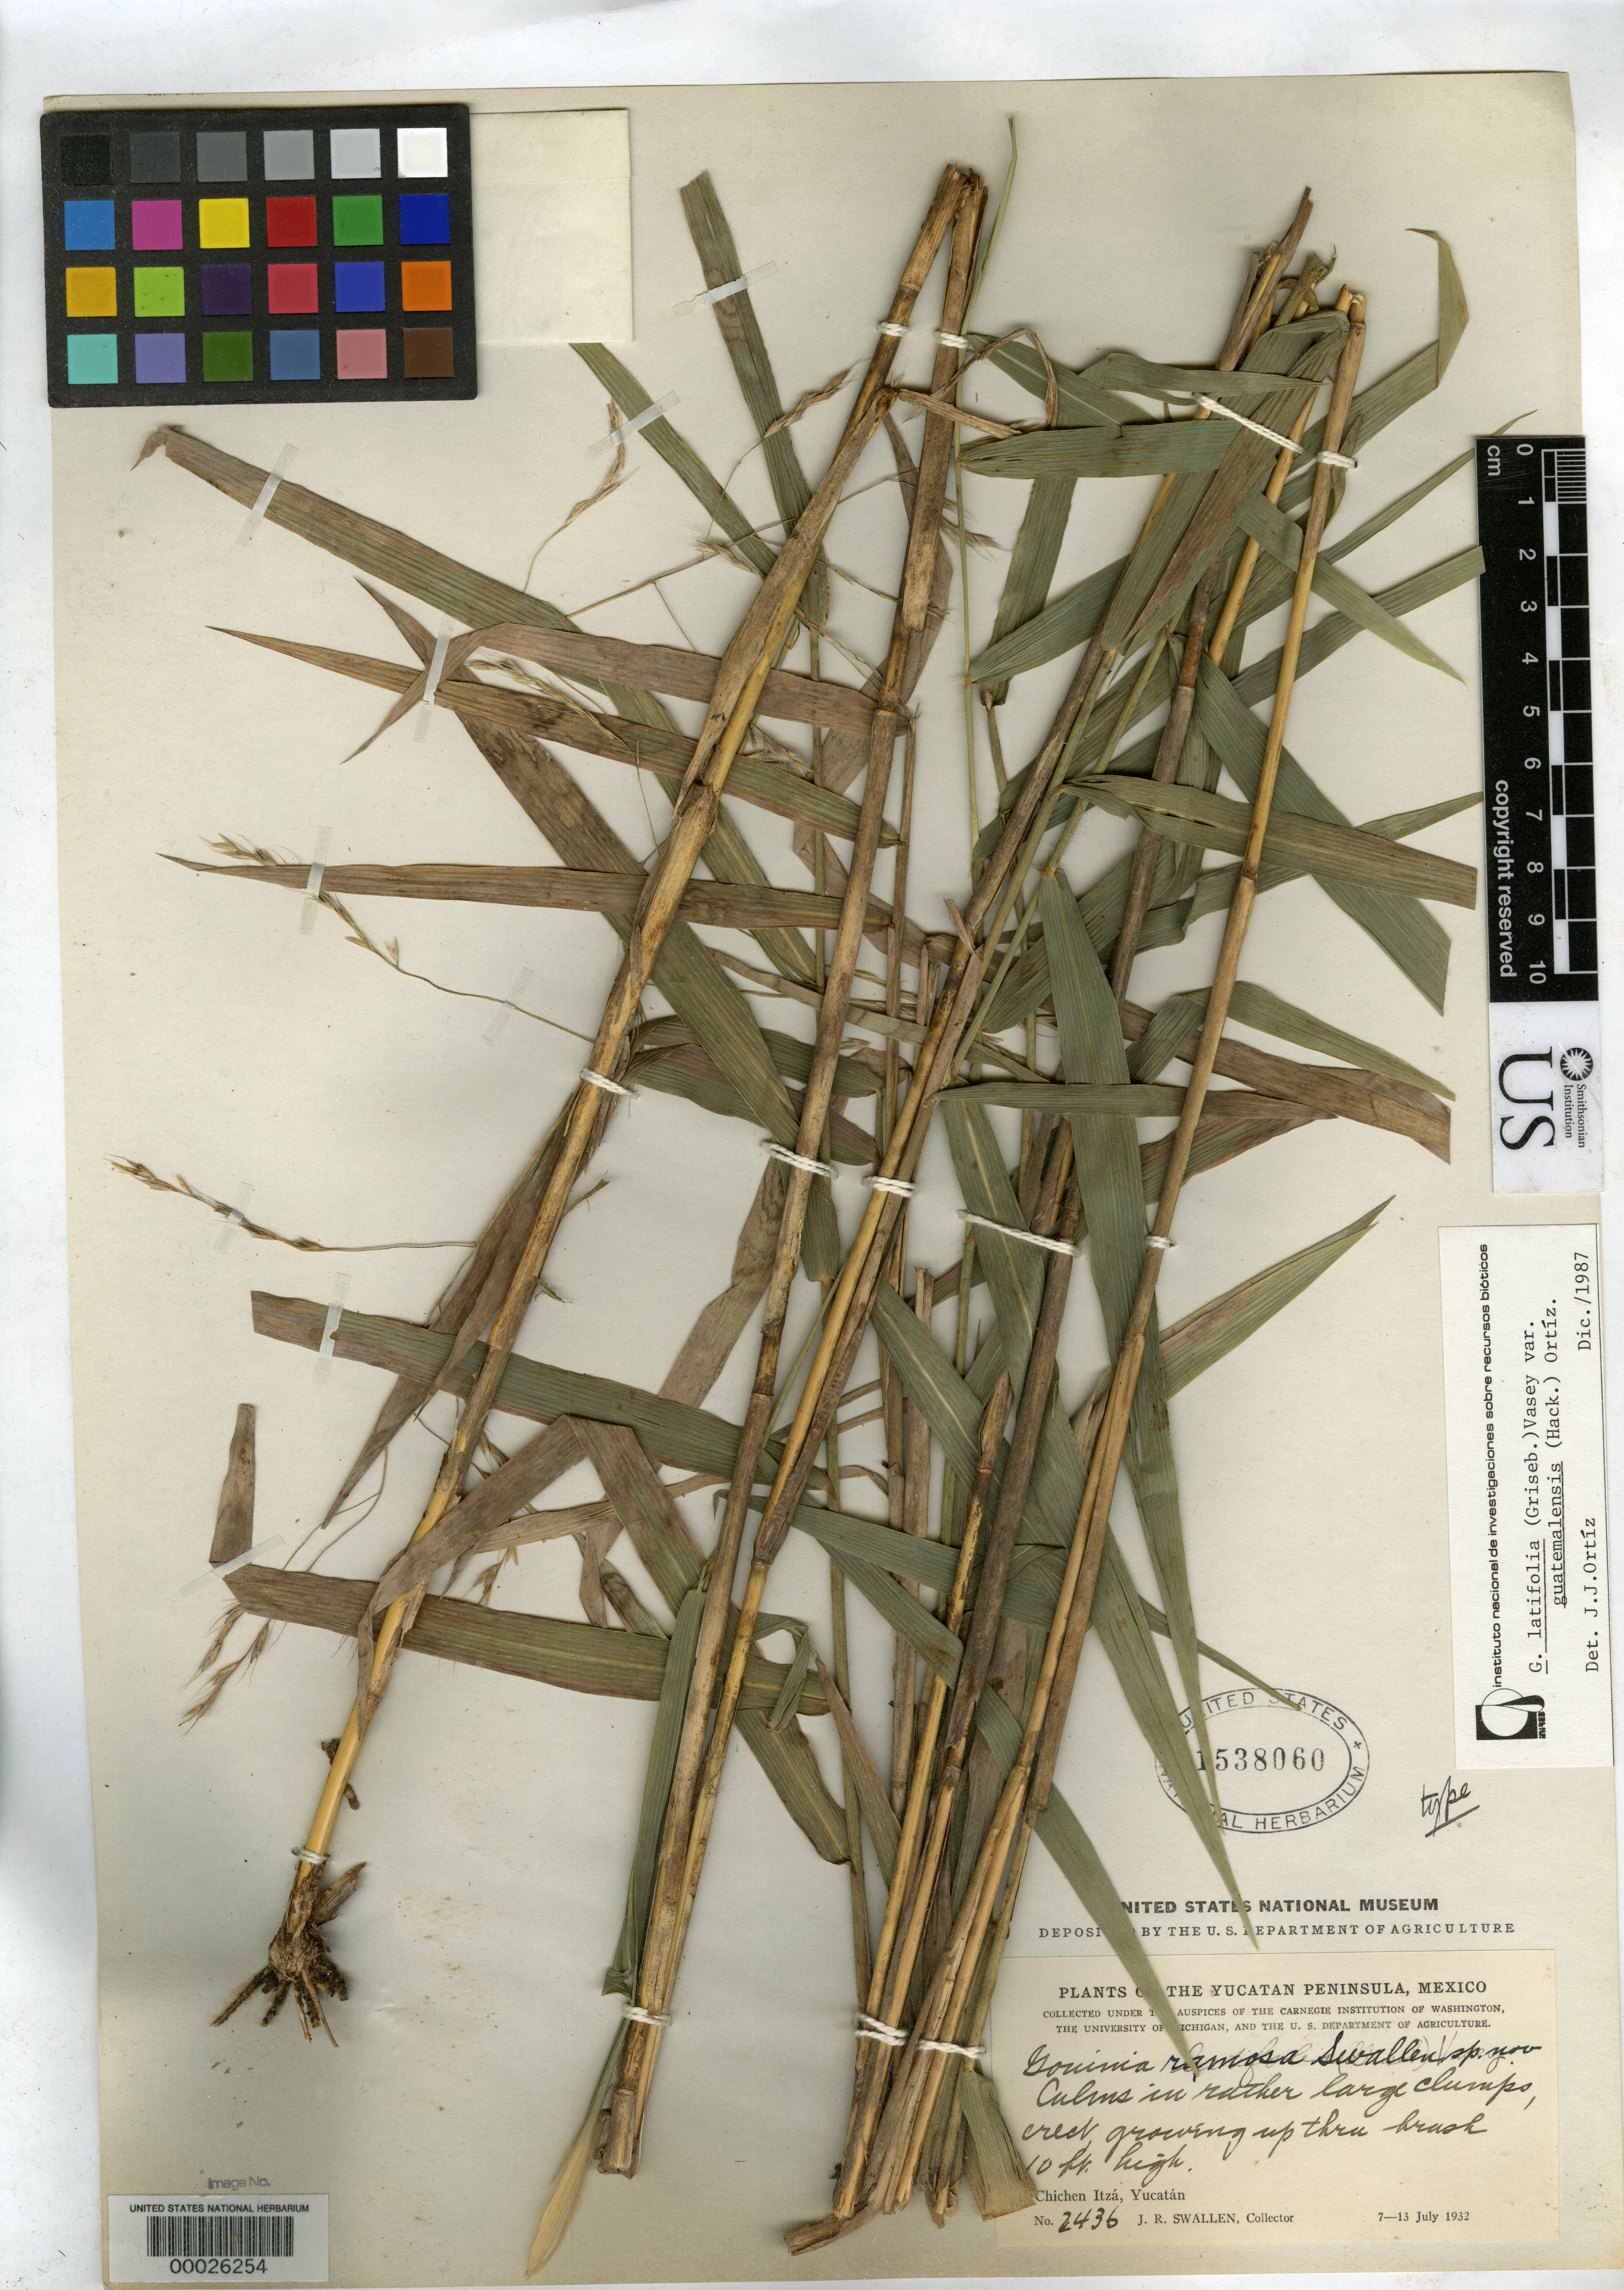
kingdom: Plantae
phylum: Tracheophyta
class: Liliopsida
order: Poales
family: Poaceae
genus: Gouinia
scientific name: Gouinia ramosa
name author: Swallen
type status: Holotype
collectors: J. R. Swallen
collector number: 2436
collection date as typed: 07 Jul 1932 to 13 Jul 1932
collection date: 1932-07-07/1932-07-13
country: Mexico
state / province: Yucatán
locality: Chichen Itza, Yucatan.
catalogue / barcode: US 1538060